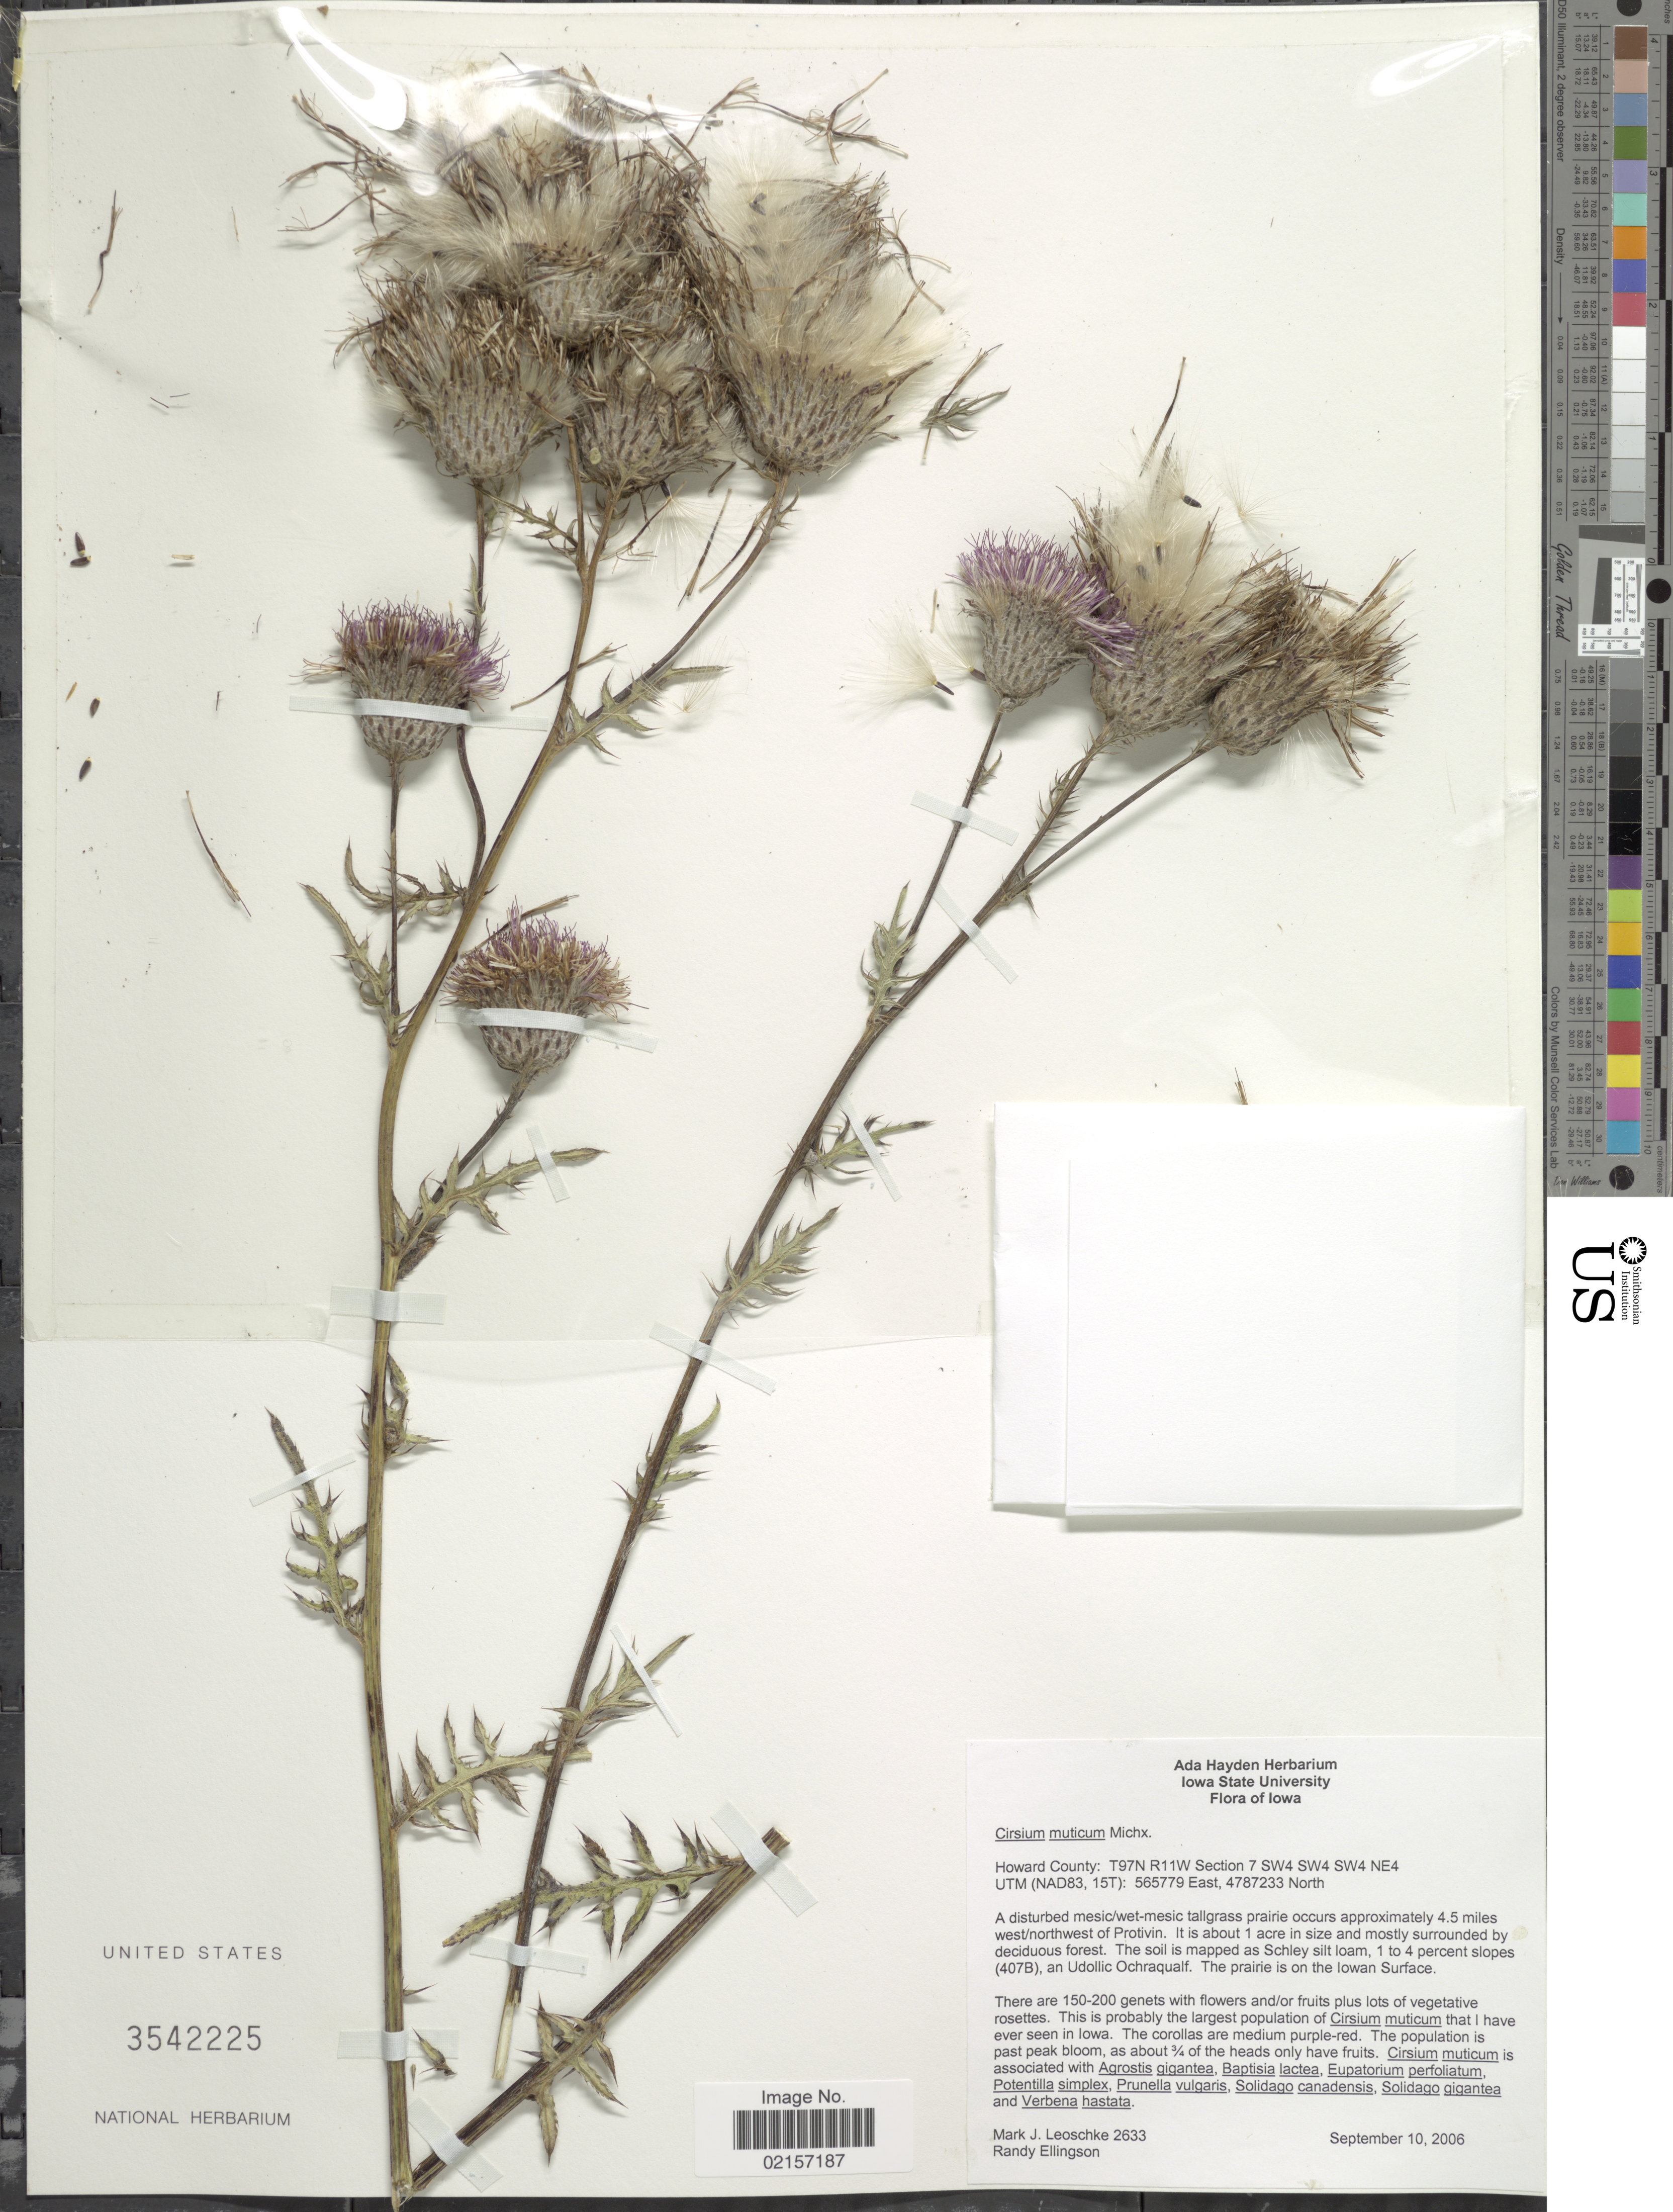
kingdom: Plantae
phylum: Tracheophyta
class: Magnoliopsida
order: Asterales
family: Asteraceae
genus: Cirsium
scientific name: Cirsium muticum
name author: Michx.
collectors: M. J. Leoschke & R. Ellingson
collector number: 2633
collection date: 2006-09-10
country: United States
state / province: Iowa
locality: Howard County: T97N R11W Section 7 SW4 SW4 SW4 NE4 UTM (NAD83, 15T): 565779 East, 4787233 North, a disturbed mesic/wet-mesic tallgrass pairie occurs approximately 4.5 miles west/northwest of Protivin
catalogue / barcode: US 3542225